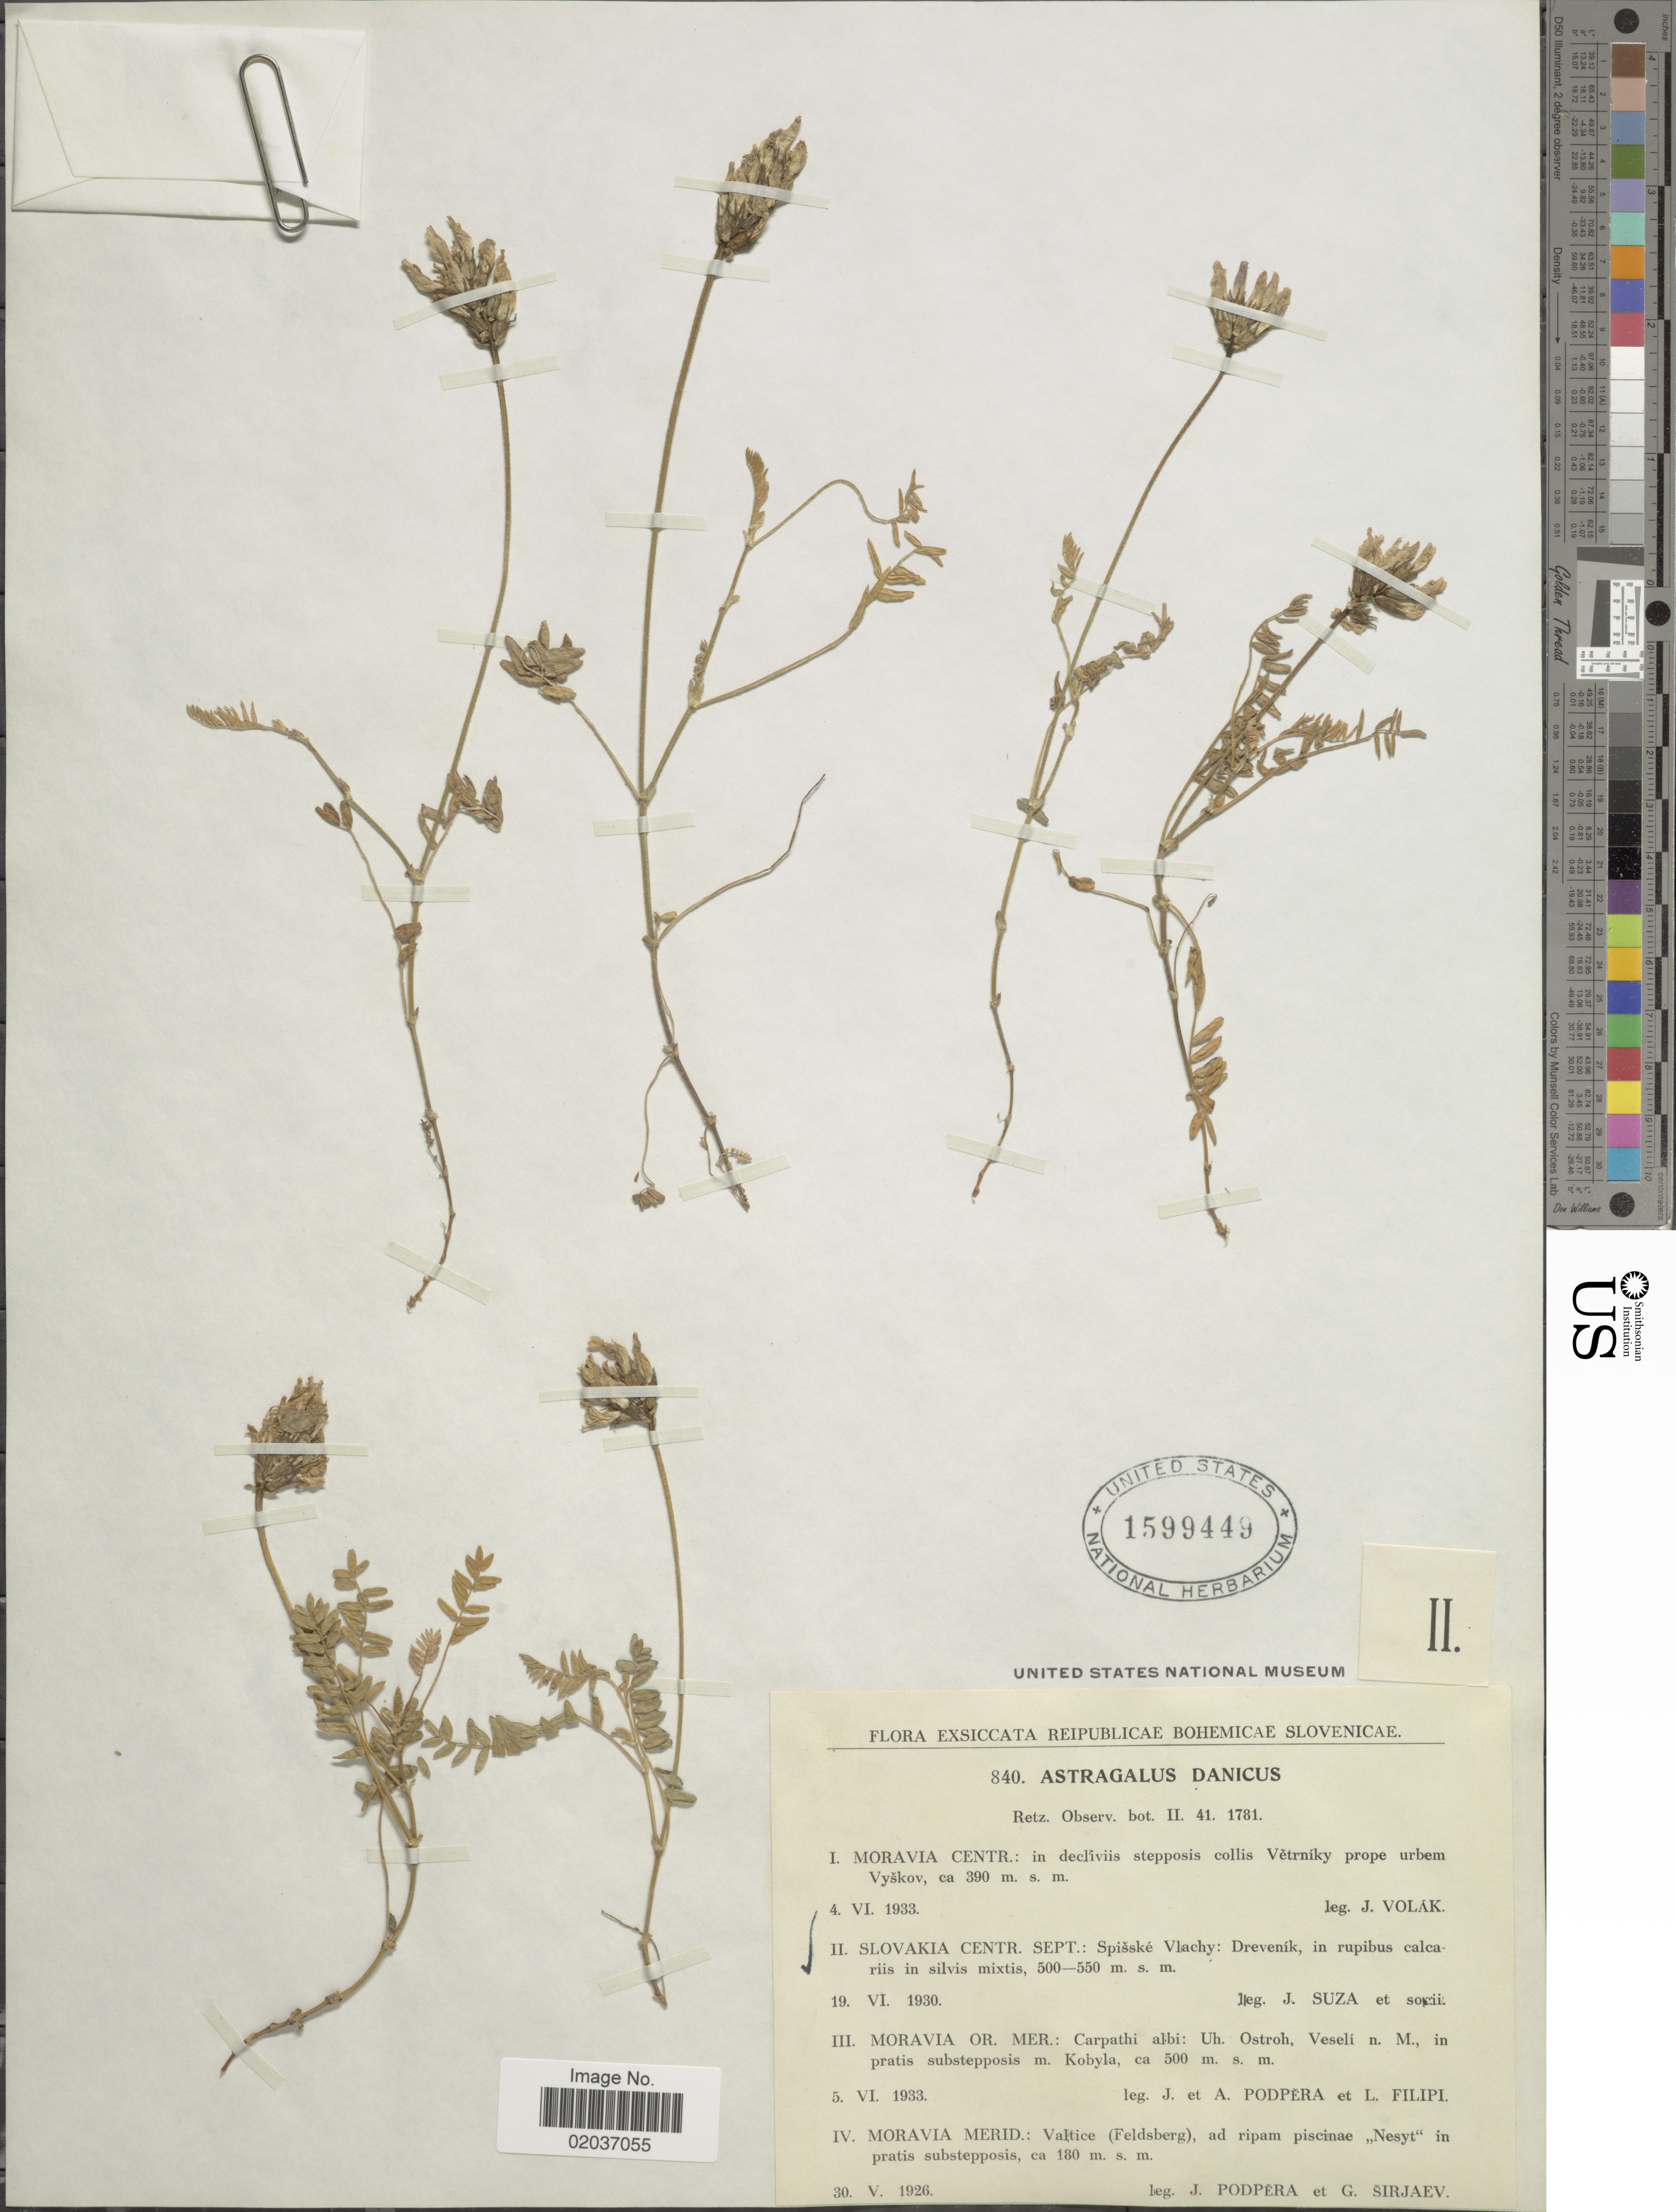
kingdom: Plantae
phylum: Tracheophyta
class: Magnoliopsida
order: Fabales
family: Fabaceae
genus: Astragalus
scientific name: Astragalus danicus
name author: Retz.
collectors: J. Suza & et al.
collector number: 840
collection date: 1930-06-19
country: Slovakia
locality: Reipublicae Bohemicae Slovenicae. Moravia Centr. Sept.: Spisské Vlachy: Dreveník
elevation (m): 500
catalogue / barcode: US 1599449